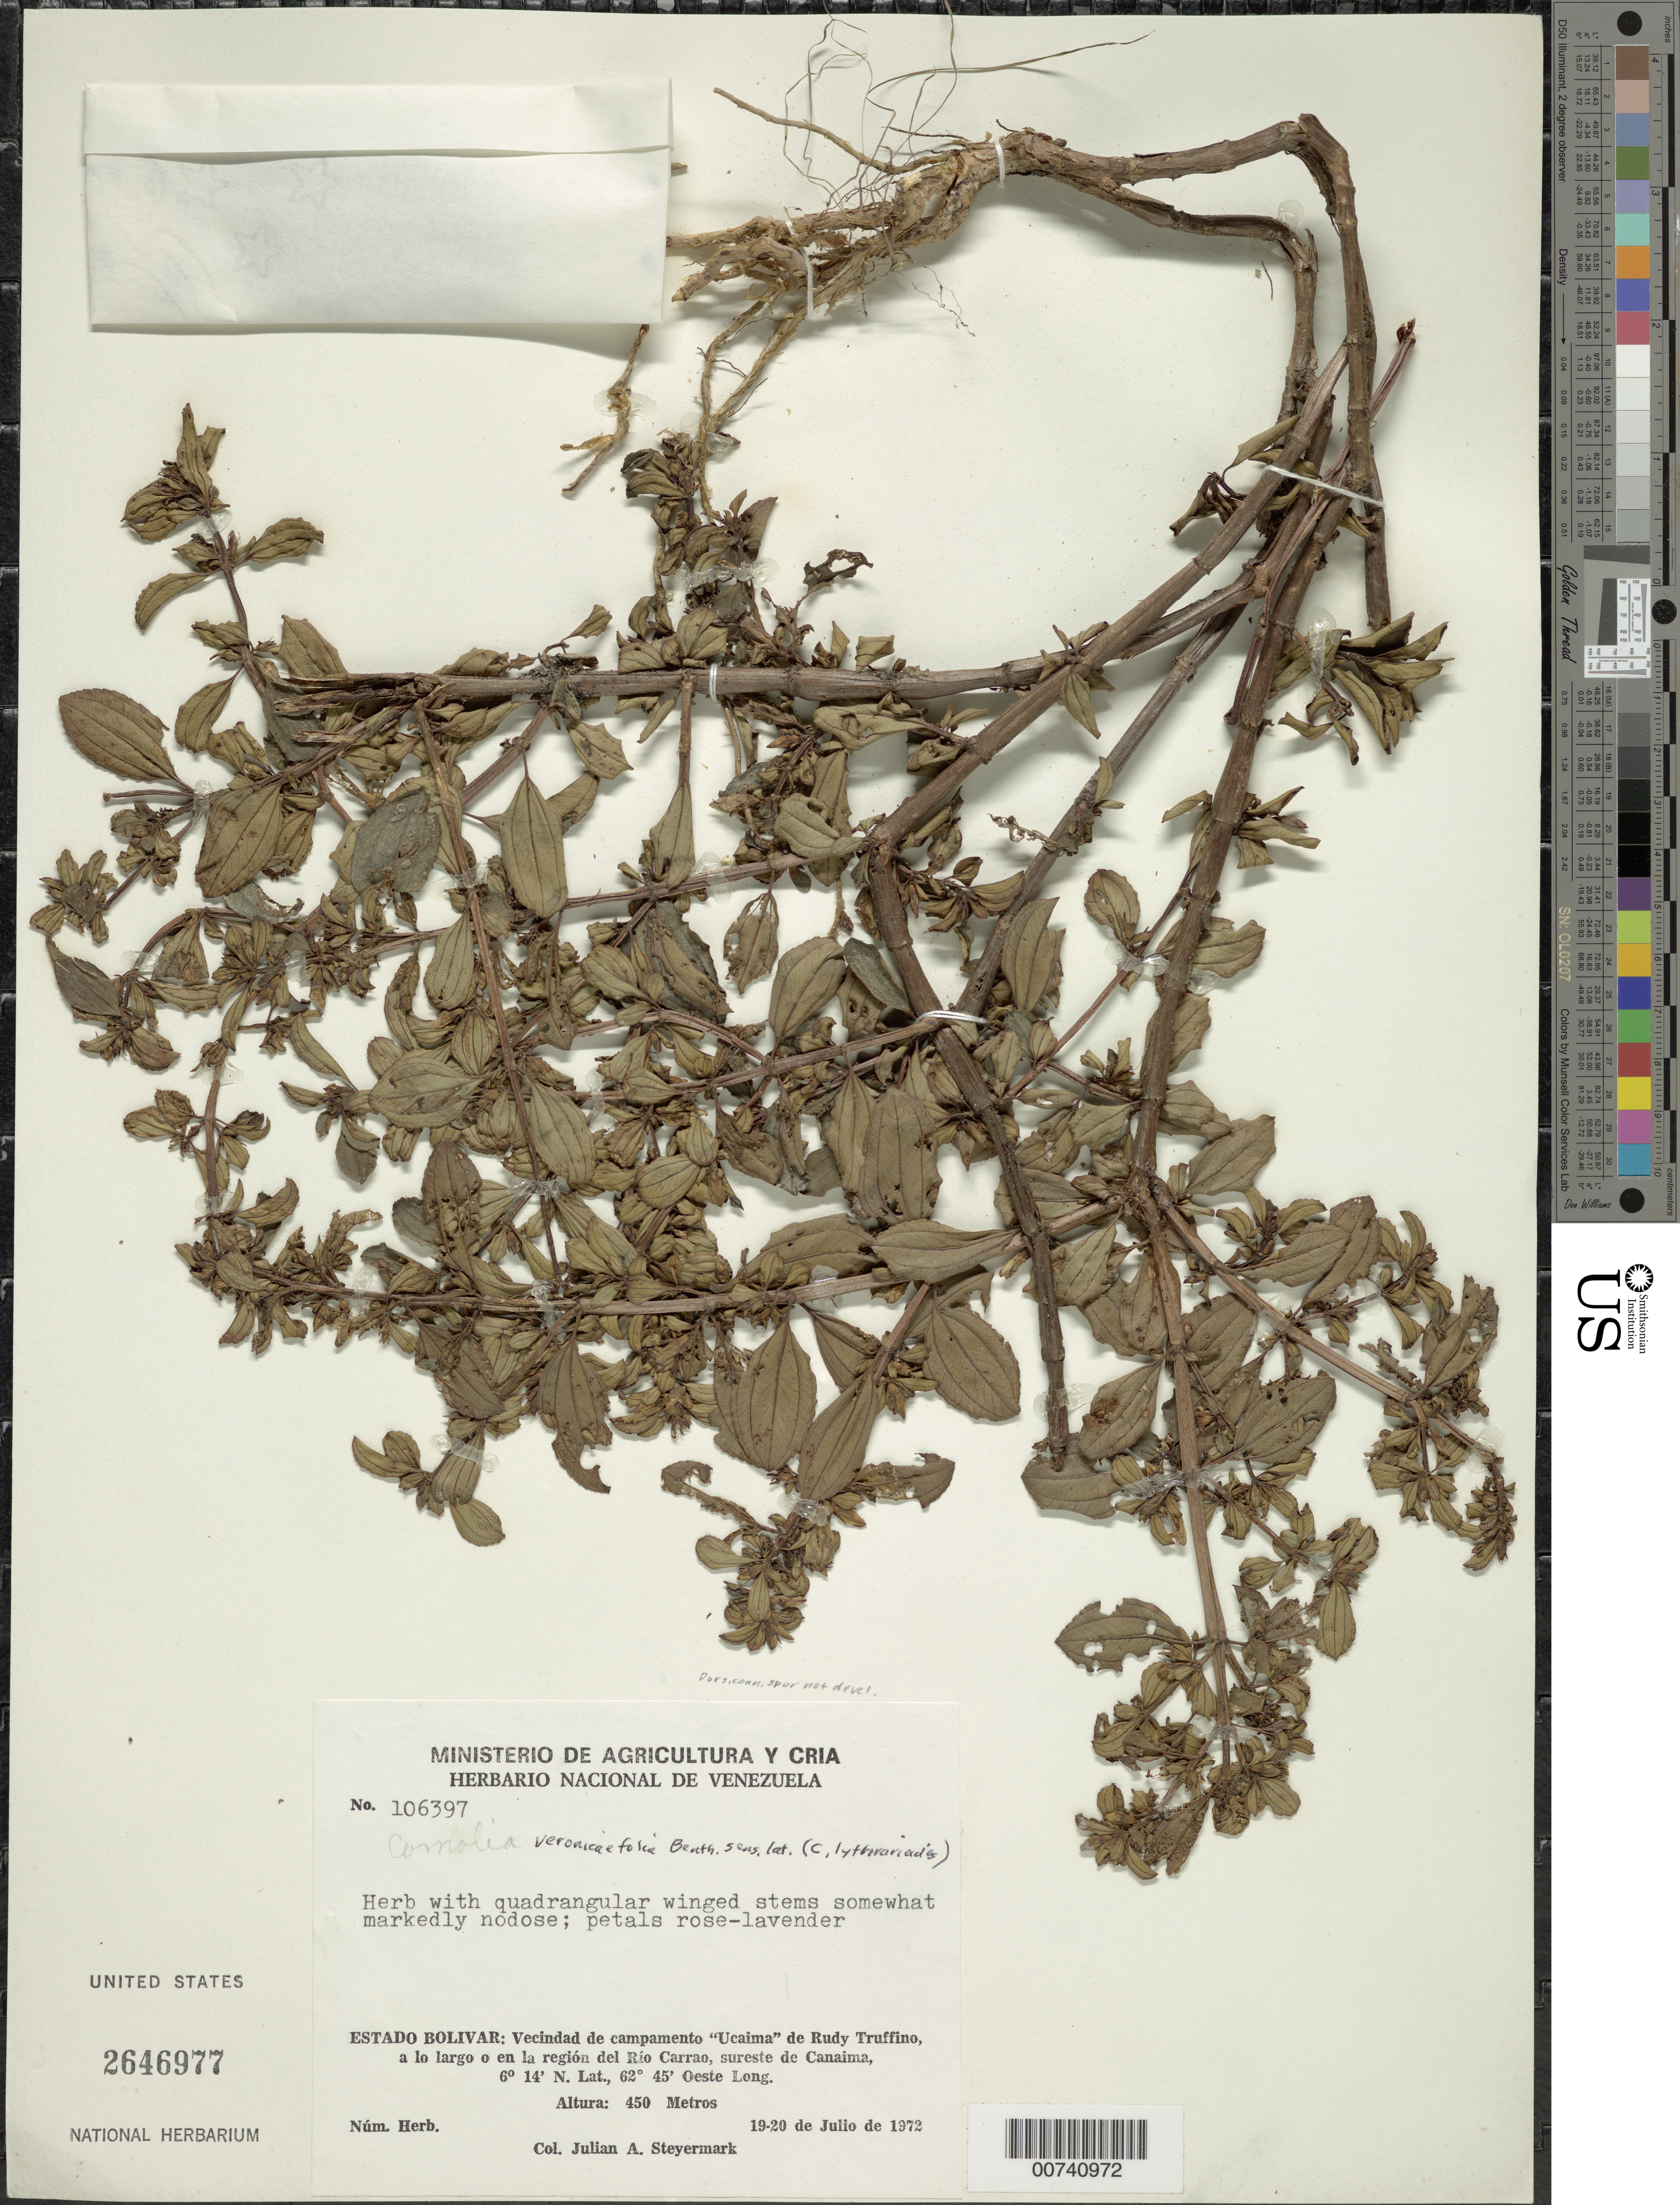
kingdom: Plantae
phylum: Tracheophyta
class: Magnoliopsida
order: Myrtales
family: Melastomataceae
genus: Comolia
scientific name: Comolia lythrarioides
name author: (Steud.) Naudin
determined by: Nunes da Silva, Diego, (RB), Jardim Botanico do Rio de Janeiro - Herbario (BRAZIL)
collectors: J. Steyermark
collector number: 106397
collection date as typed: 19-Jul-72 to 20-Jul-72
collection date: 1972-07-19/1972-07-20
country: Venezuela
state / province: Bolívar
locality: Campamento "Ucaima" de Rudy Truffino, Río Carrao, SE of Canaima; Selva de Paracaupa al sur de Cerro Venado a lo largo del cano affl. del Río Morroco, affl. Del Río Carrao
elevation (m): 450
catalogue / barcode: US 2646977